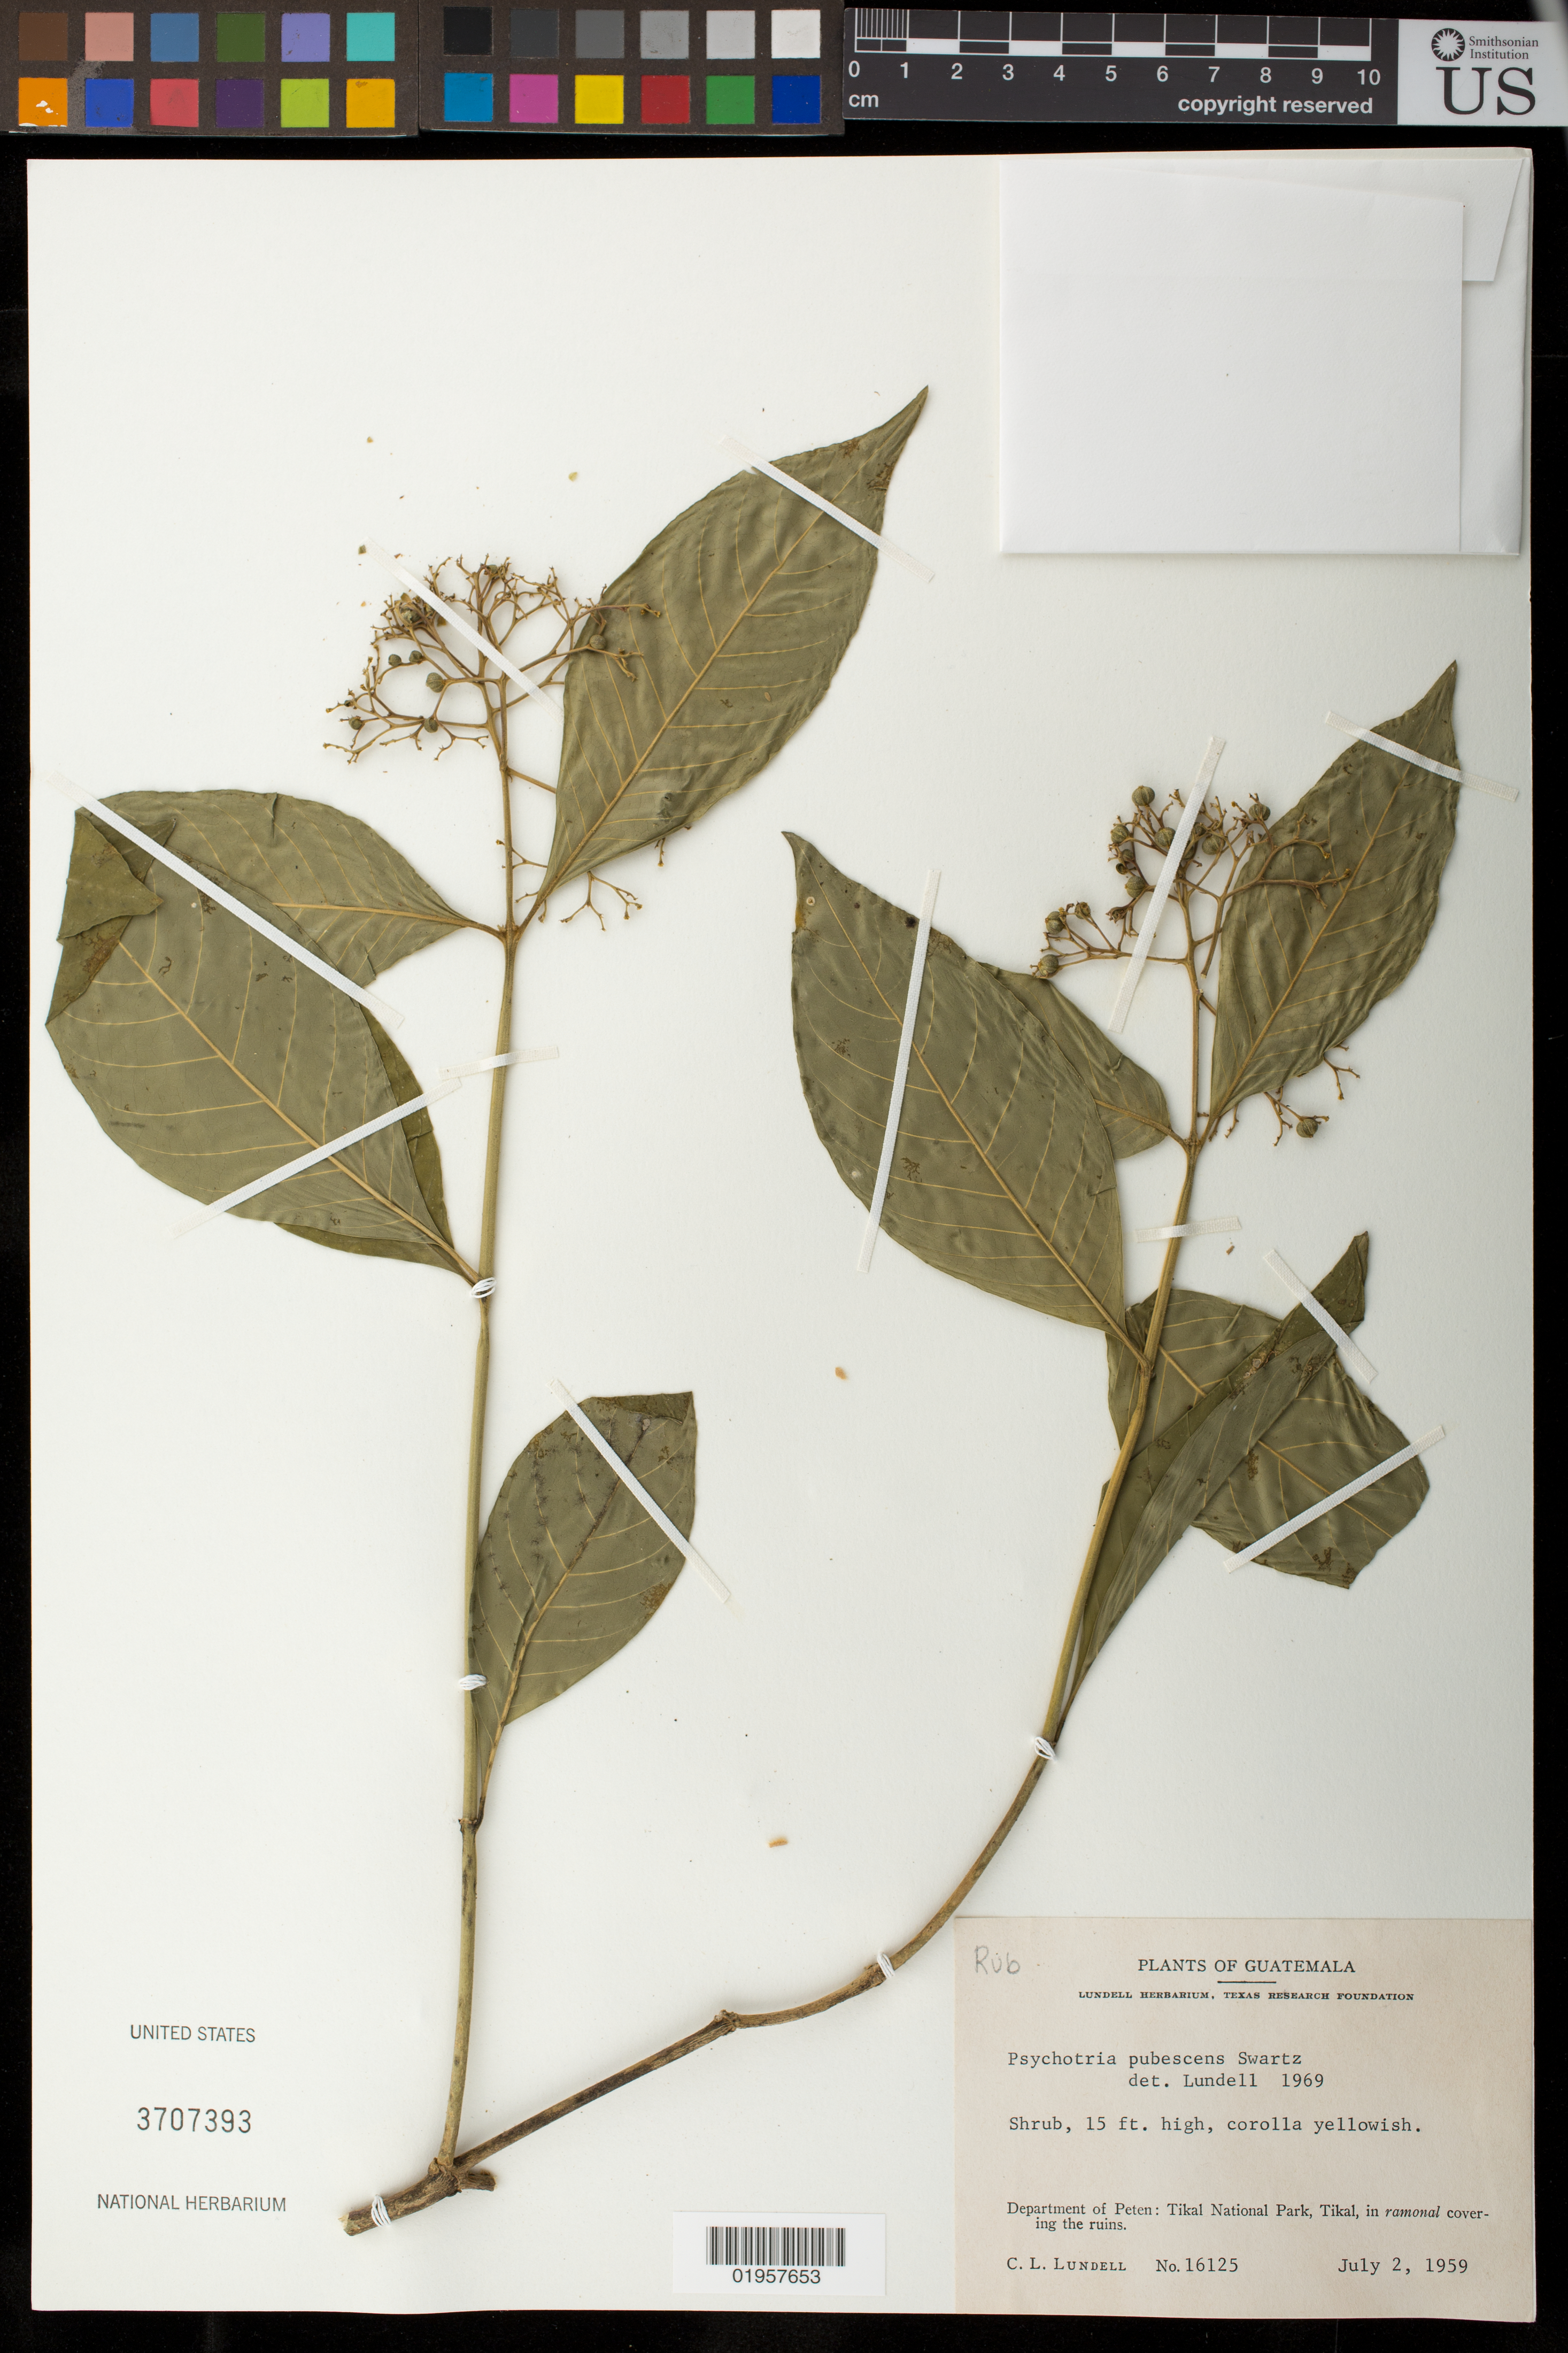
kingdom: Plantae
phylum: Tracheophyta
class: Magnoliopsida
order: Gentianales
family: Rubiaceae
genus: Psychotria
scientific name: Psychotria pubescens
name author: Sw.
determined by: Lundell, C. L.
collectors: C. L. Lundell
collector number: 16125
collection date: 1959-07-02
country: Guatemala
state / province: El Petén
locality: Tikal National Park, Tikal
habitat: In ramonal covering the ruins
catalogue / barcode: US 3707393